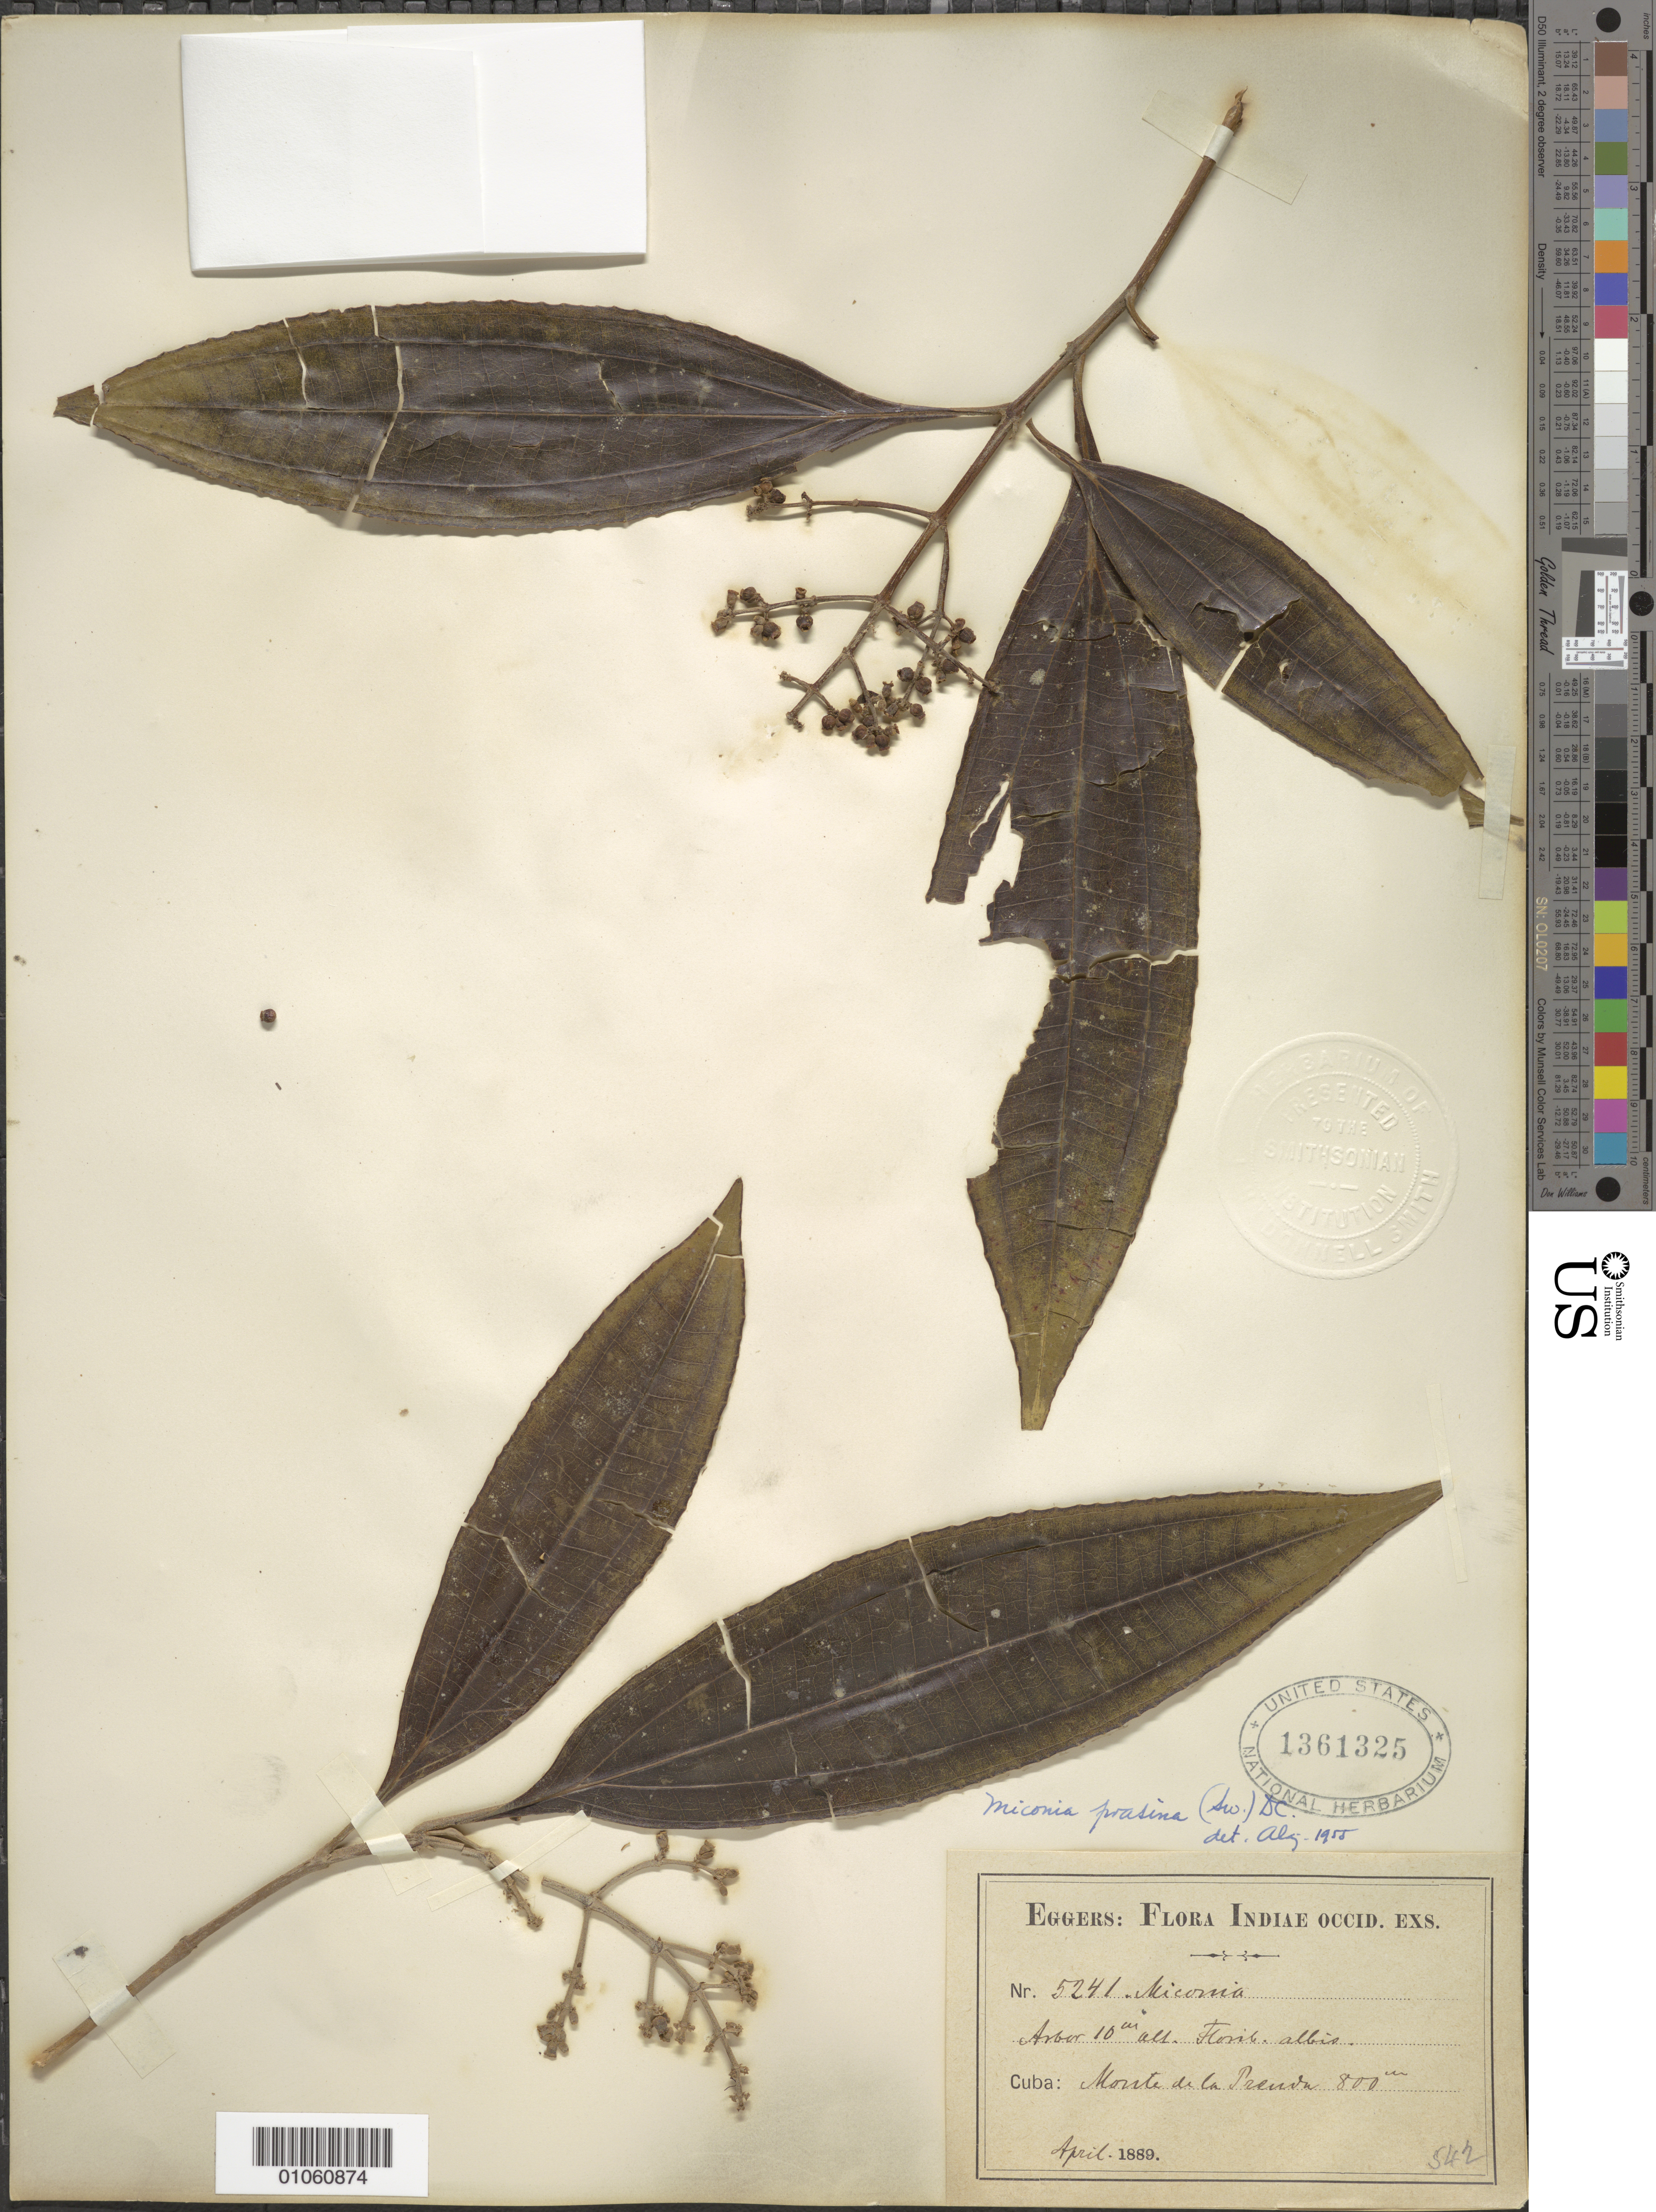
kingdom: Plantae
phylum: Tracheophyta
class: Magnoliopsida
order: Myrtales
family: Melastomataceae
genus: Miconia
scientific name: Miconia prasina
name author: (Sw.) DC.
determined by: Liogier, Alain H.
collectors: H. F. A. von Eggers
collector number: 5241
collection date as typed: Apr 1889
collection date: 1889-04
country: Cuba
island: Cuba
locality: Monte de la Prenda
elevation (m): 800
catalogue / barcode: US 1361325